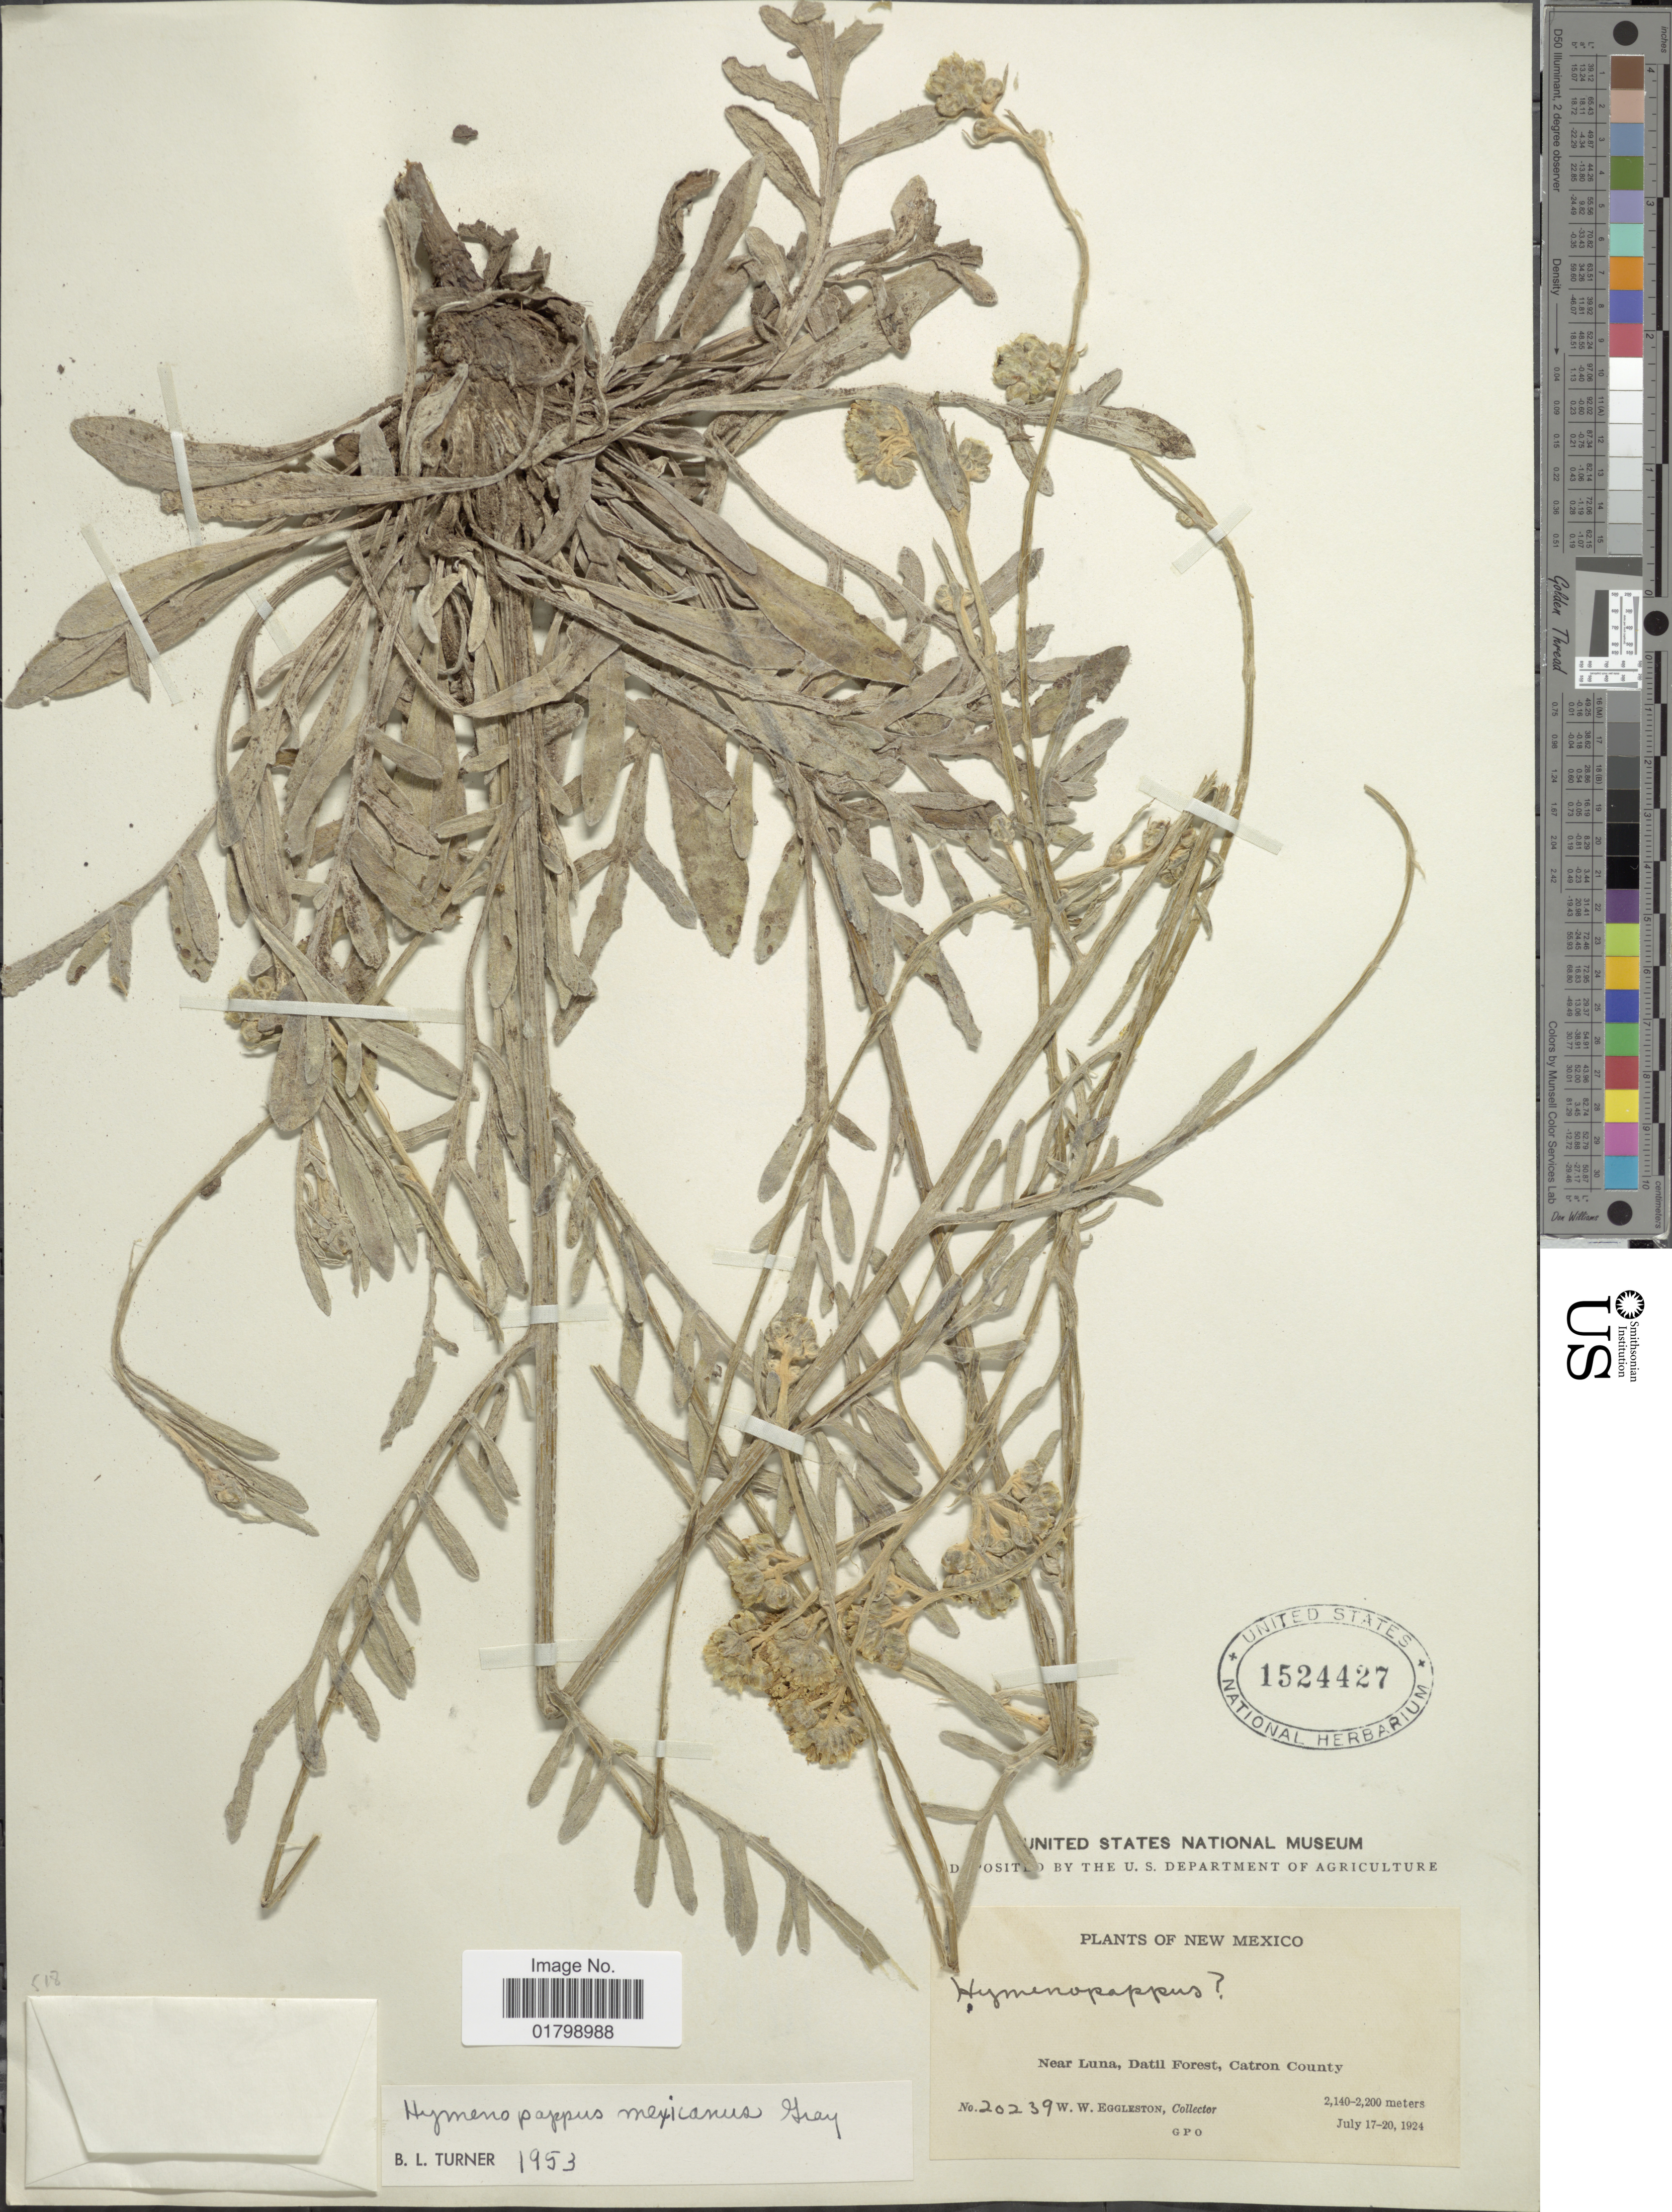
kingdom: Plantae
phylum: Tracheophyta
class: Magnoliopsida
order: Asterales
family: Asteraceae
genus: Hymenopappus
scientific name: Hymenopappus mexicanus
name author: A. Gray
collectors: W. W. Eggleston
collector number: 20239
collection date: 1924-07-17/1924-07-20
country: United States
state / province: New Mexico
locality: Near Luna, Datil Forest, Catron County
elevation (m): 2140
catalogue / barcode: US 1524427